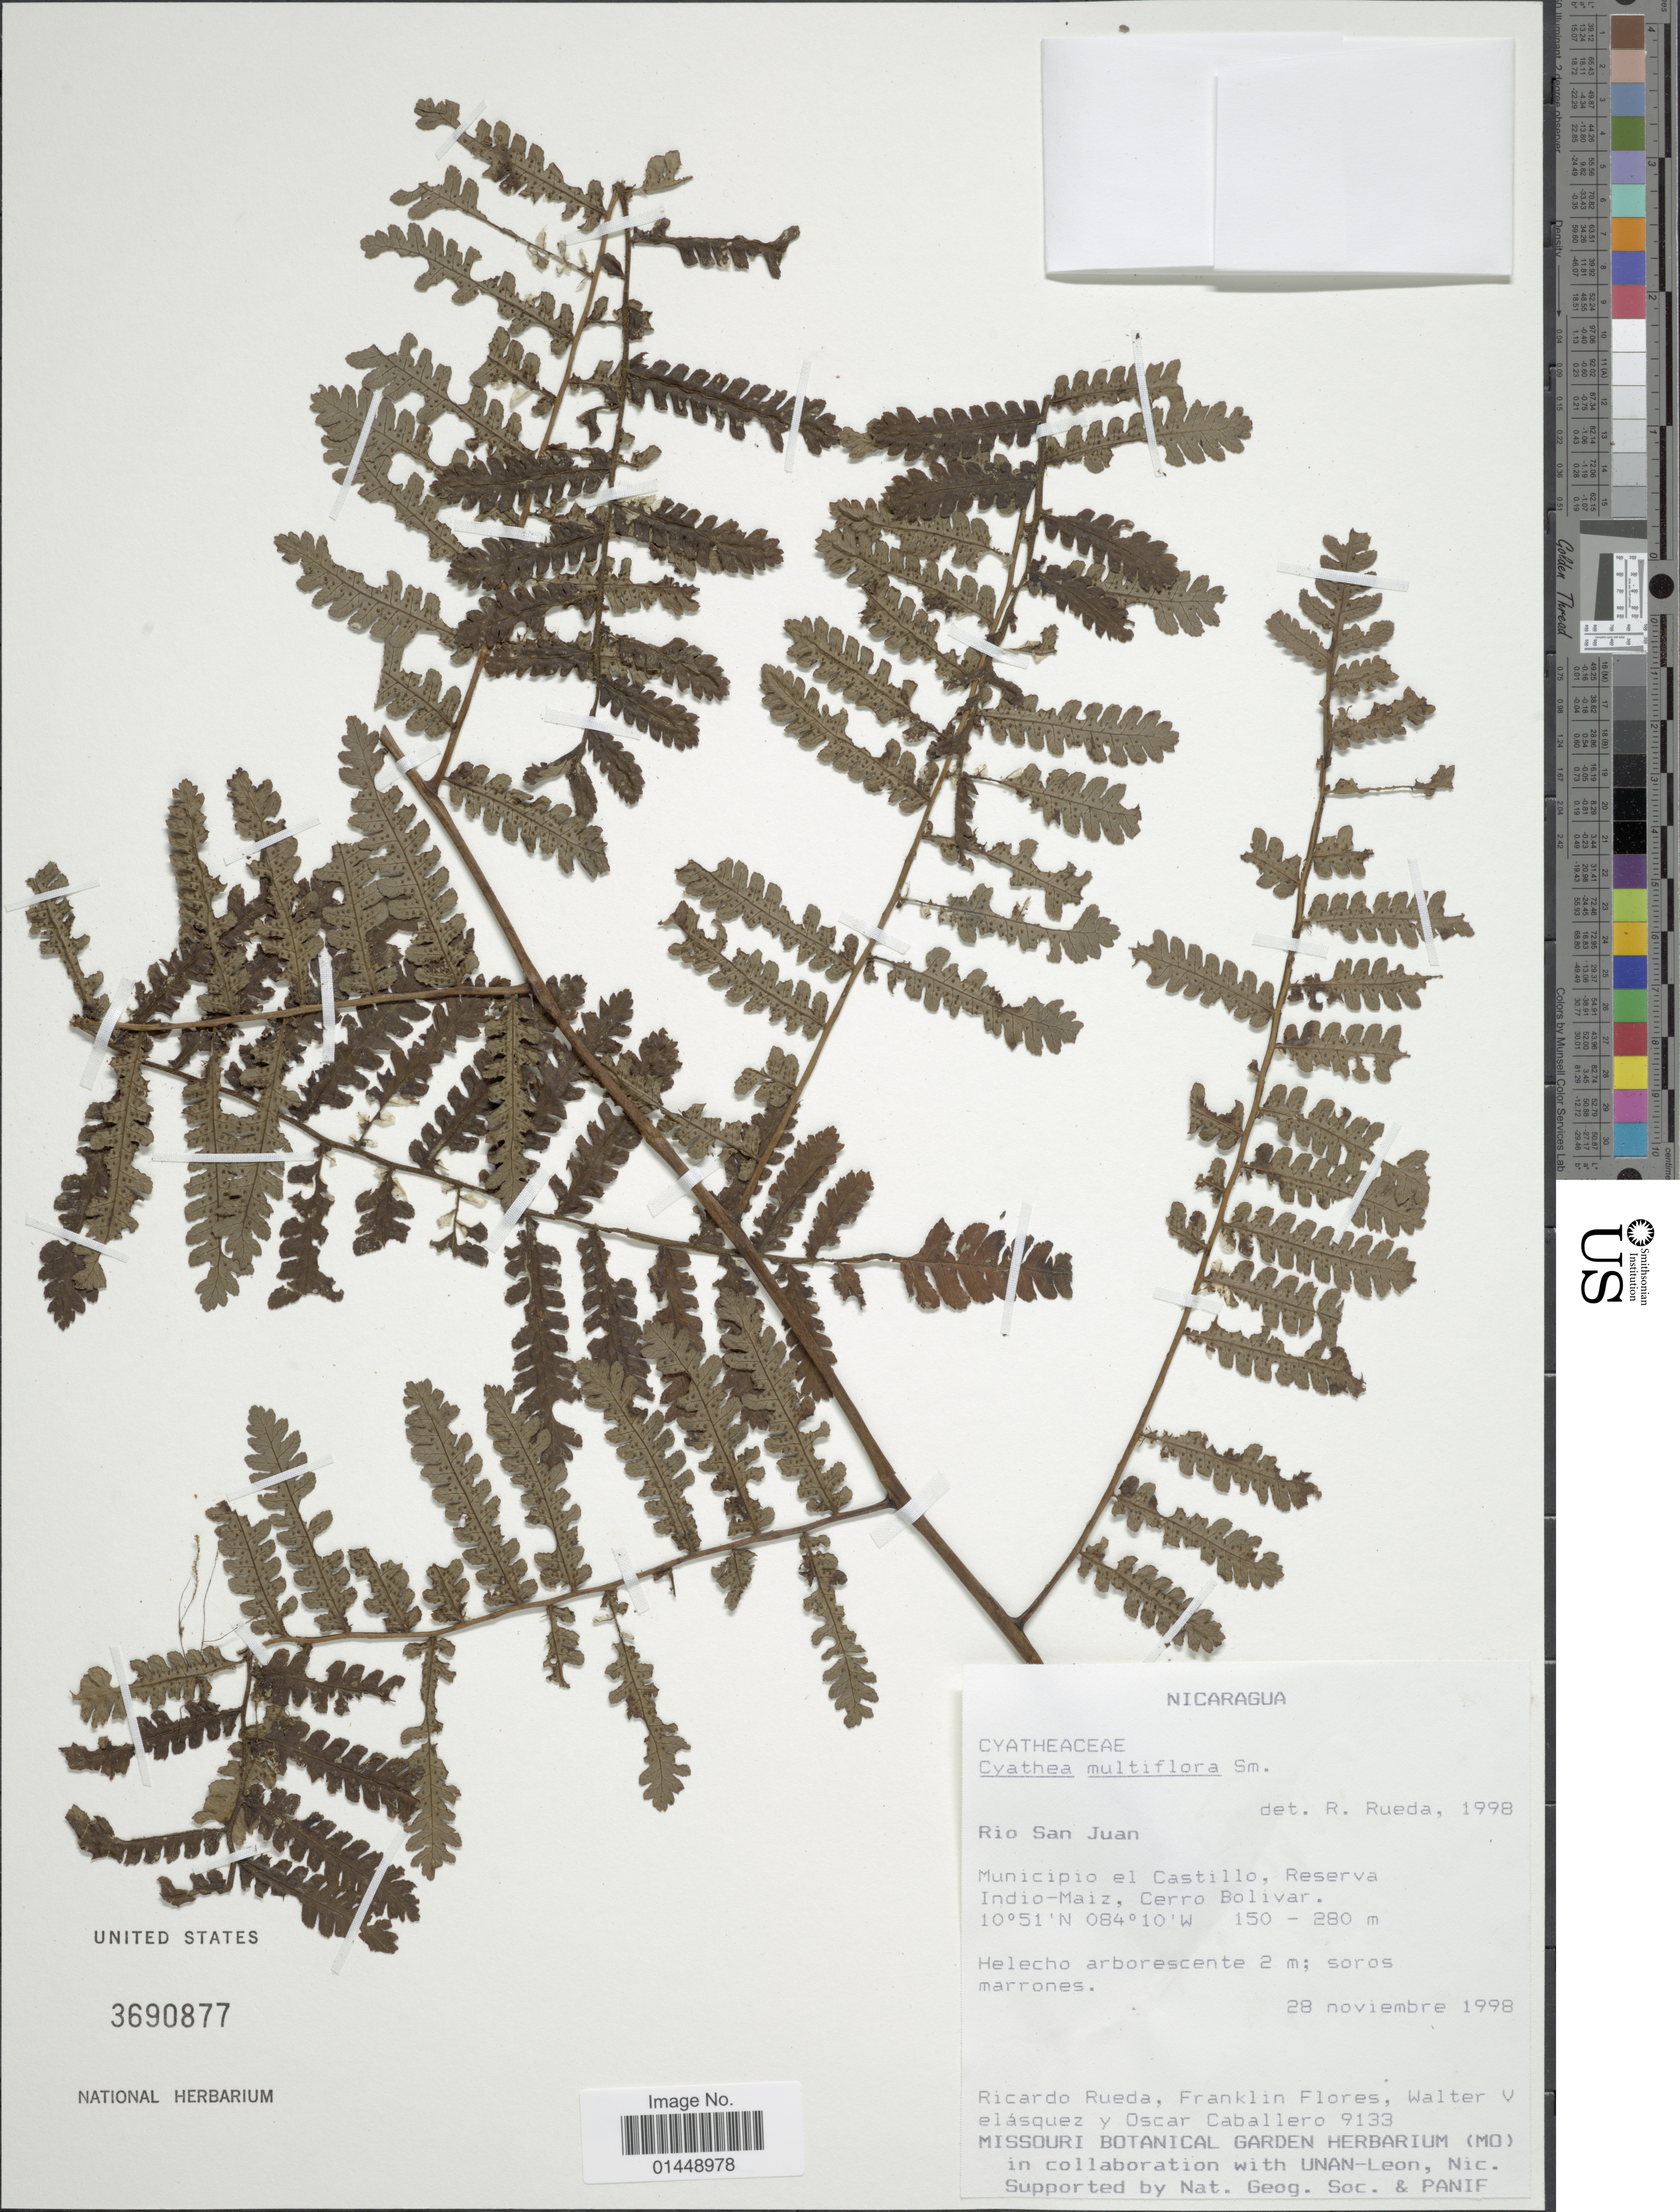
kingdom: Plantae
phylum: Tracheophyta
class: Polypodiopsida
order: Cyatheales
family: Cyatheaceae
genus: Cyathea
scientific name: Cyathea multiflora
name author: Sm.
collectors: R. Rueda, F. Flores, W. Velasquez & O. Caballero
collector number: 9133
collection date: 1998-11-28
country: Nicaragua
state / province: Rio San Juan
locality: Rio San Juan. Municipio el Castillo, Reserva Indiol-Maiz, Cerro Bolivar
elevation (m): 150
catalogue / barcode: US 3690877